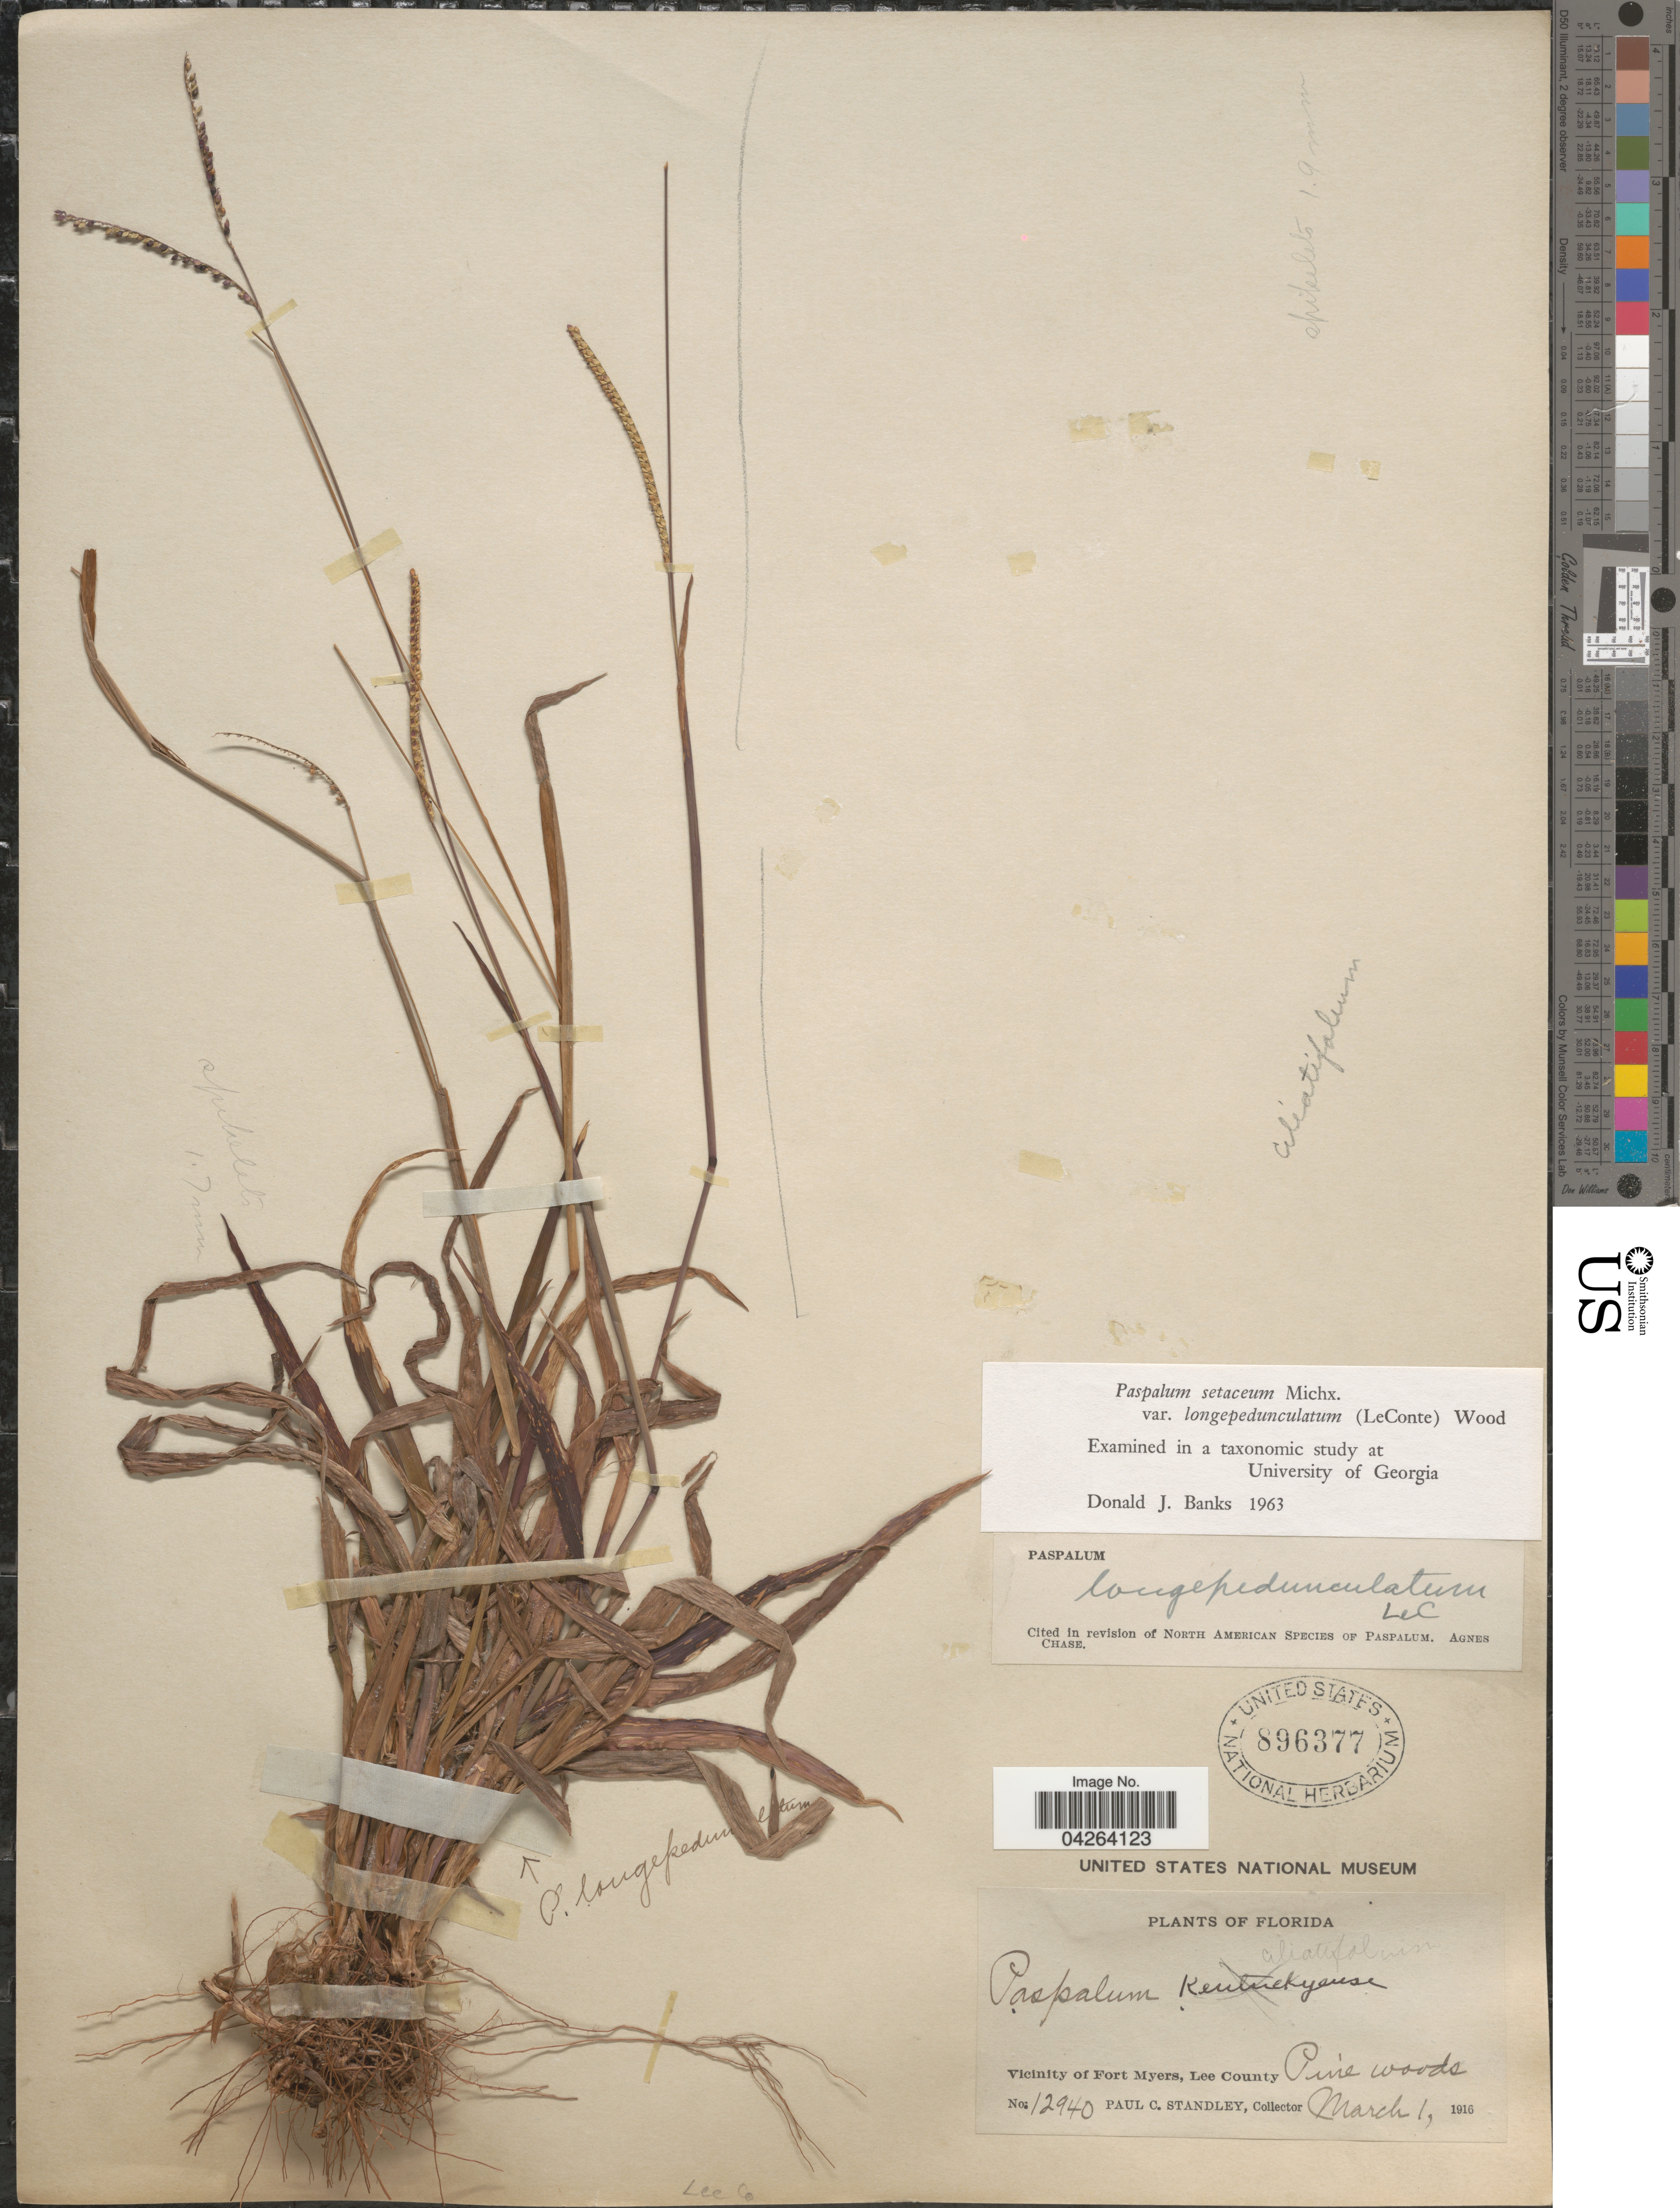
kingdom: Plantae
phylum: Tracheophyta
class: Liliopsida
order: Poales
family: Poaceae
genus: Paspalum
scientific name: Paspalum setaceum var. longipedunculatum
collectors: P. C. Standley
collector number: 12940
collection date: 1916-03-01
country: United States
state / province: Florida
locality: Vicinity of Fort Myers, Lee County. Pine woods.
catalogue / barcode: US 896377